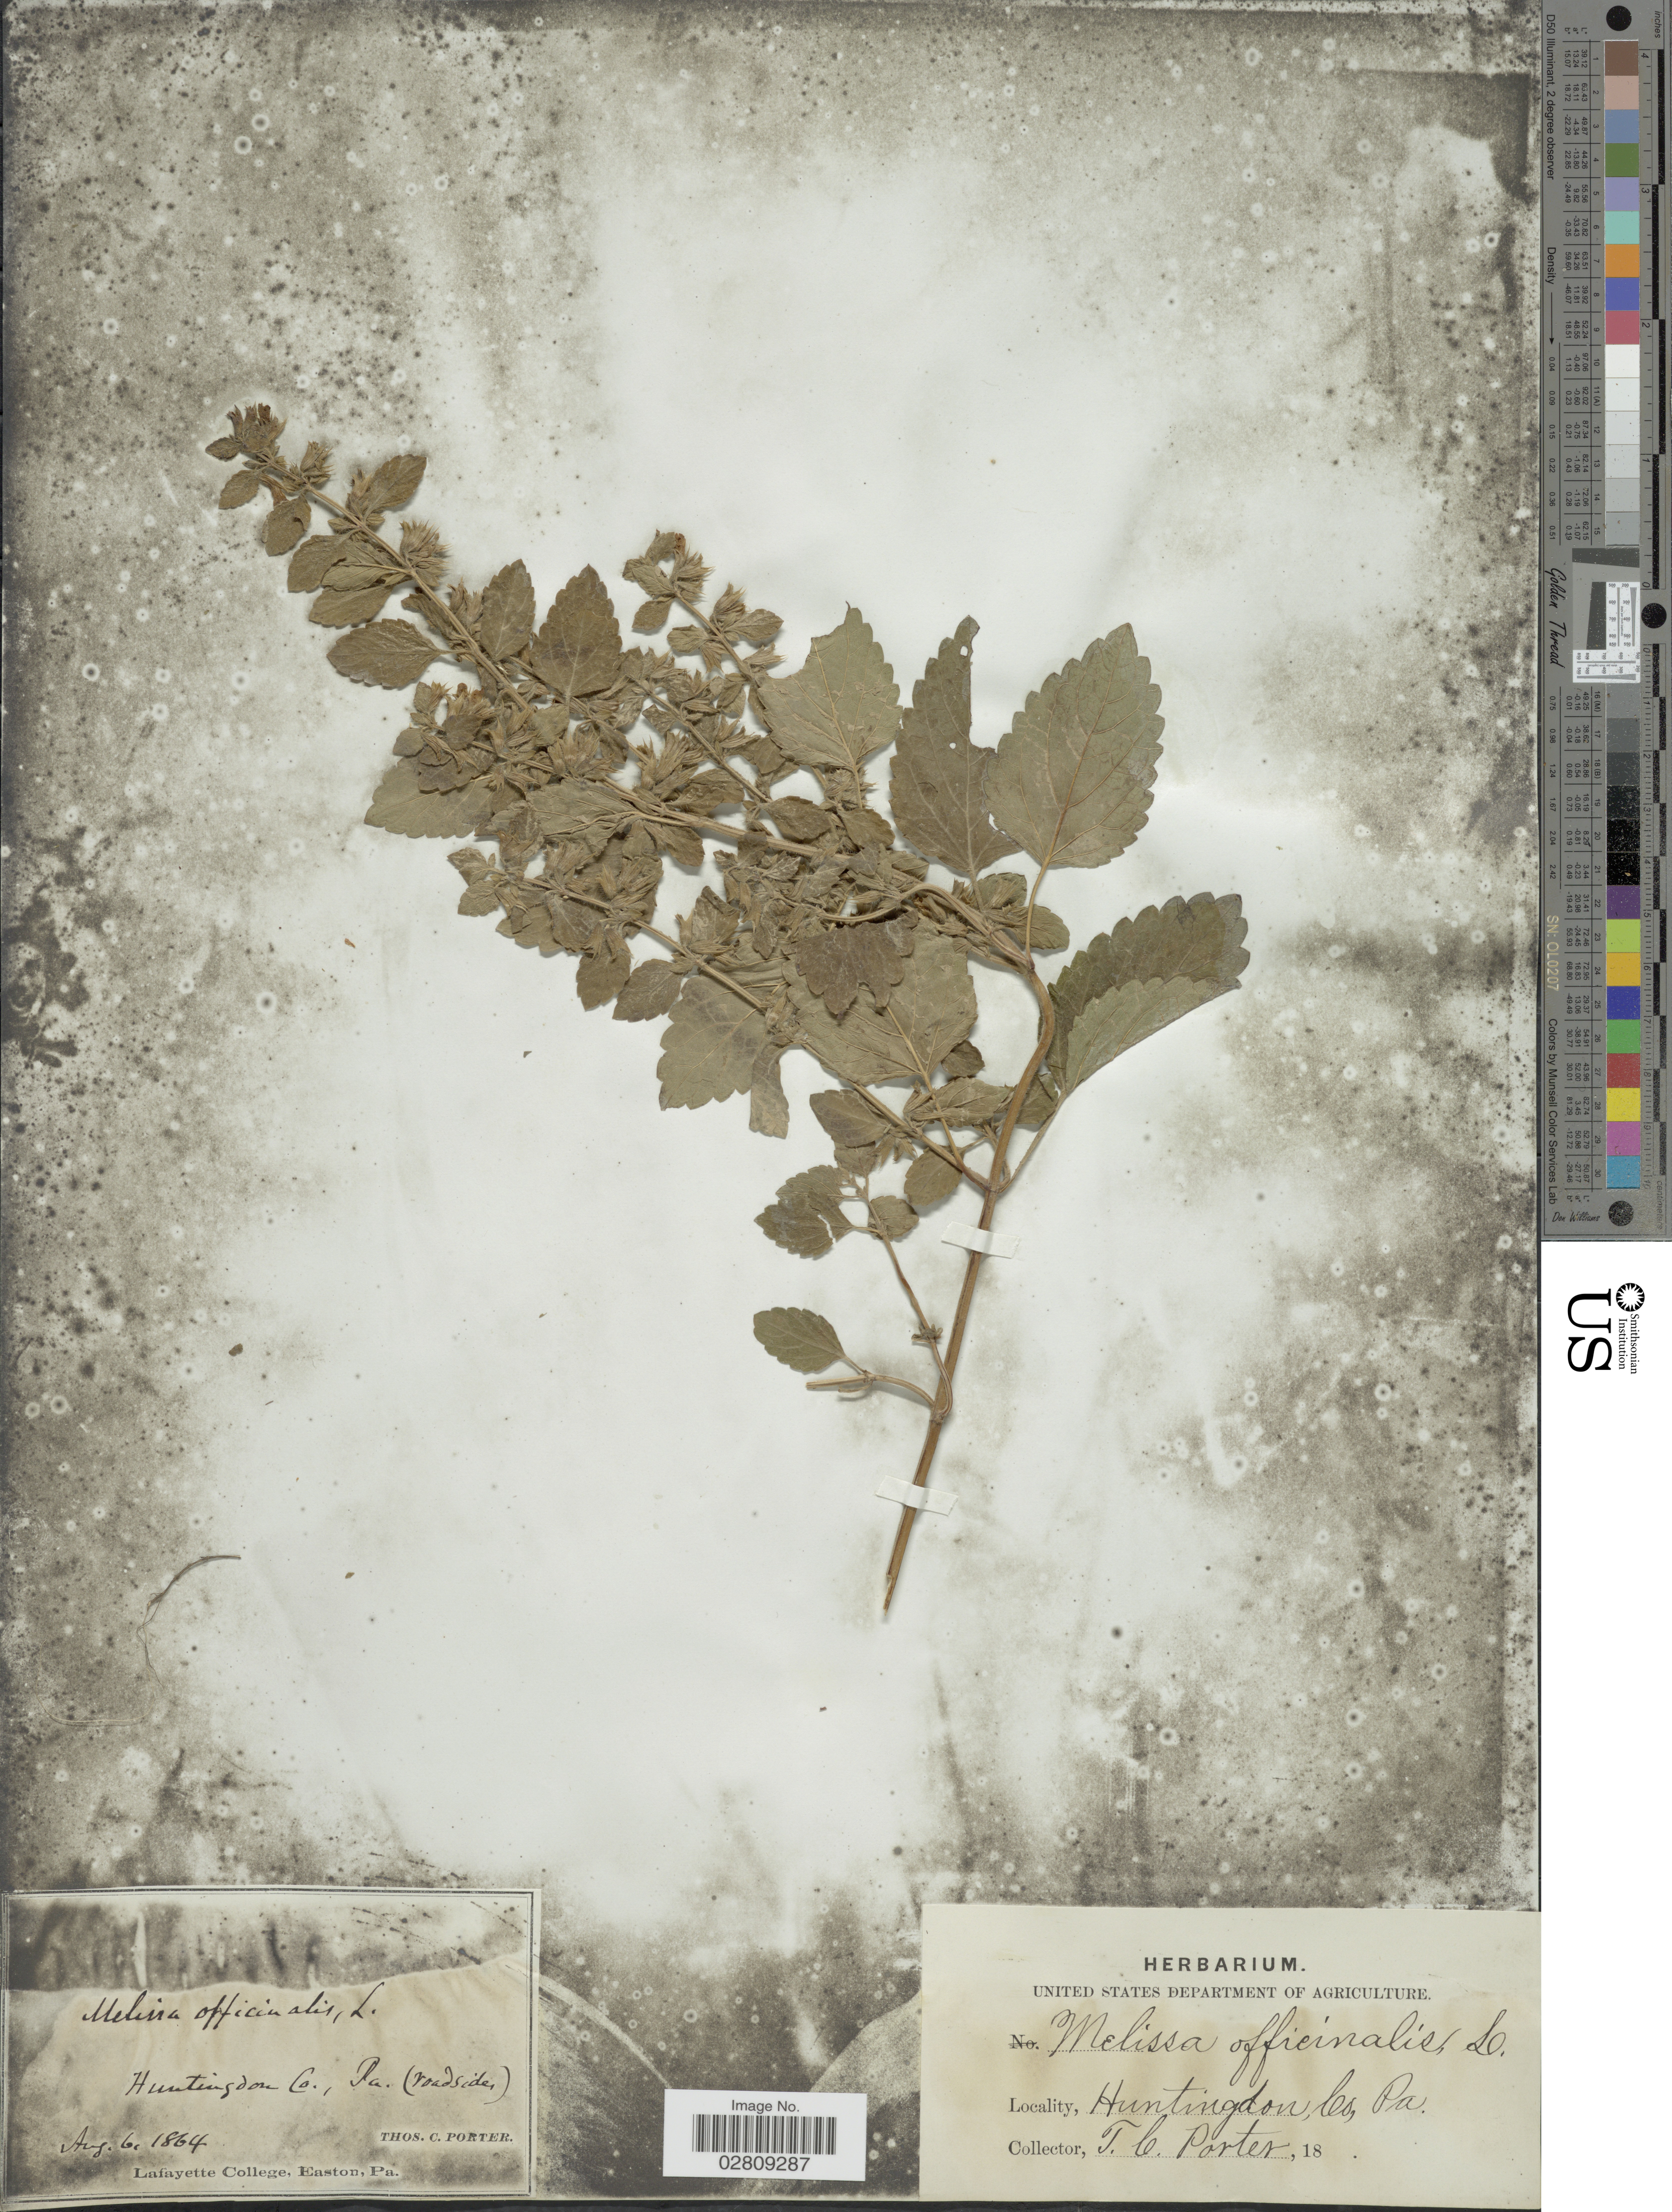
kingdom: Plantae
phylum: Tracheophyta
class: Magnoliopsida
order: Lamiales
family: Lamiaceae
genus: Melissa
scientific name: Melissa officinalis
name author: L.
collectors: T. Porter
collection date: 1864-08-06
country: United States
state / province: Pennsylvania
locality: Huntingdon Co.